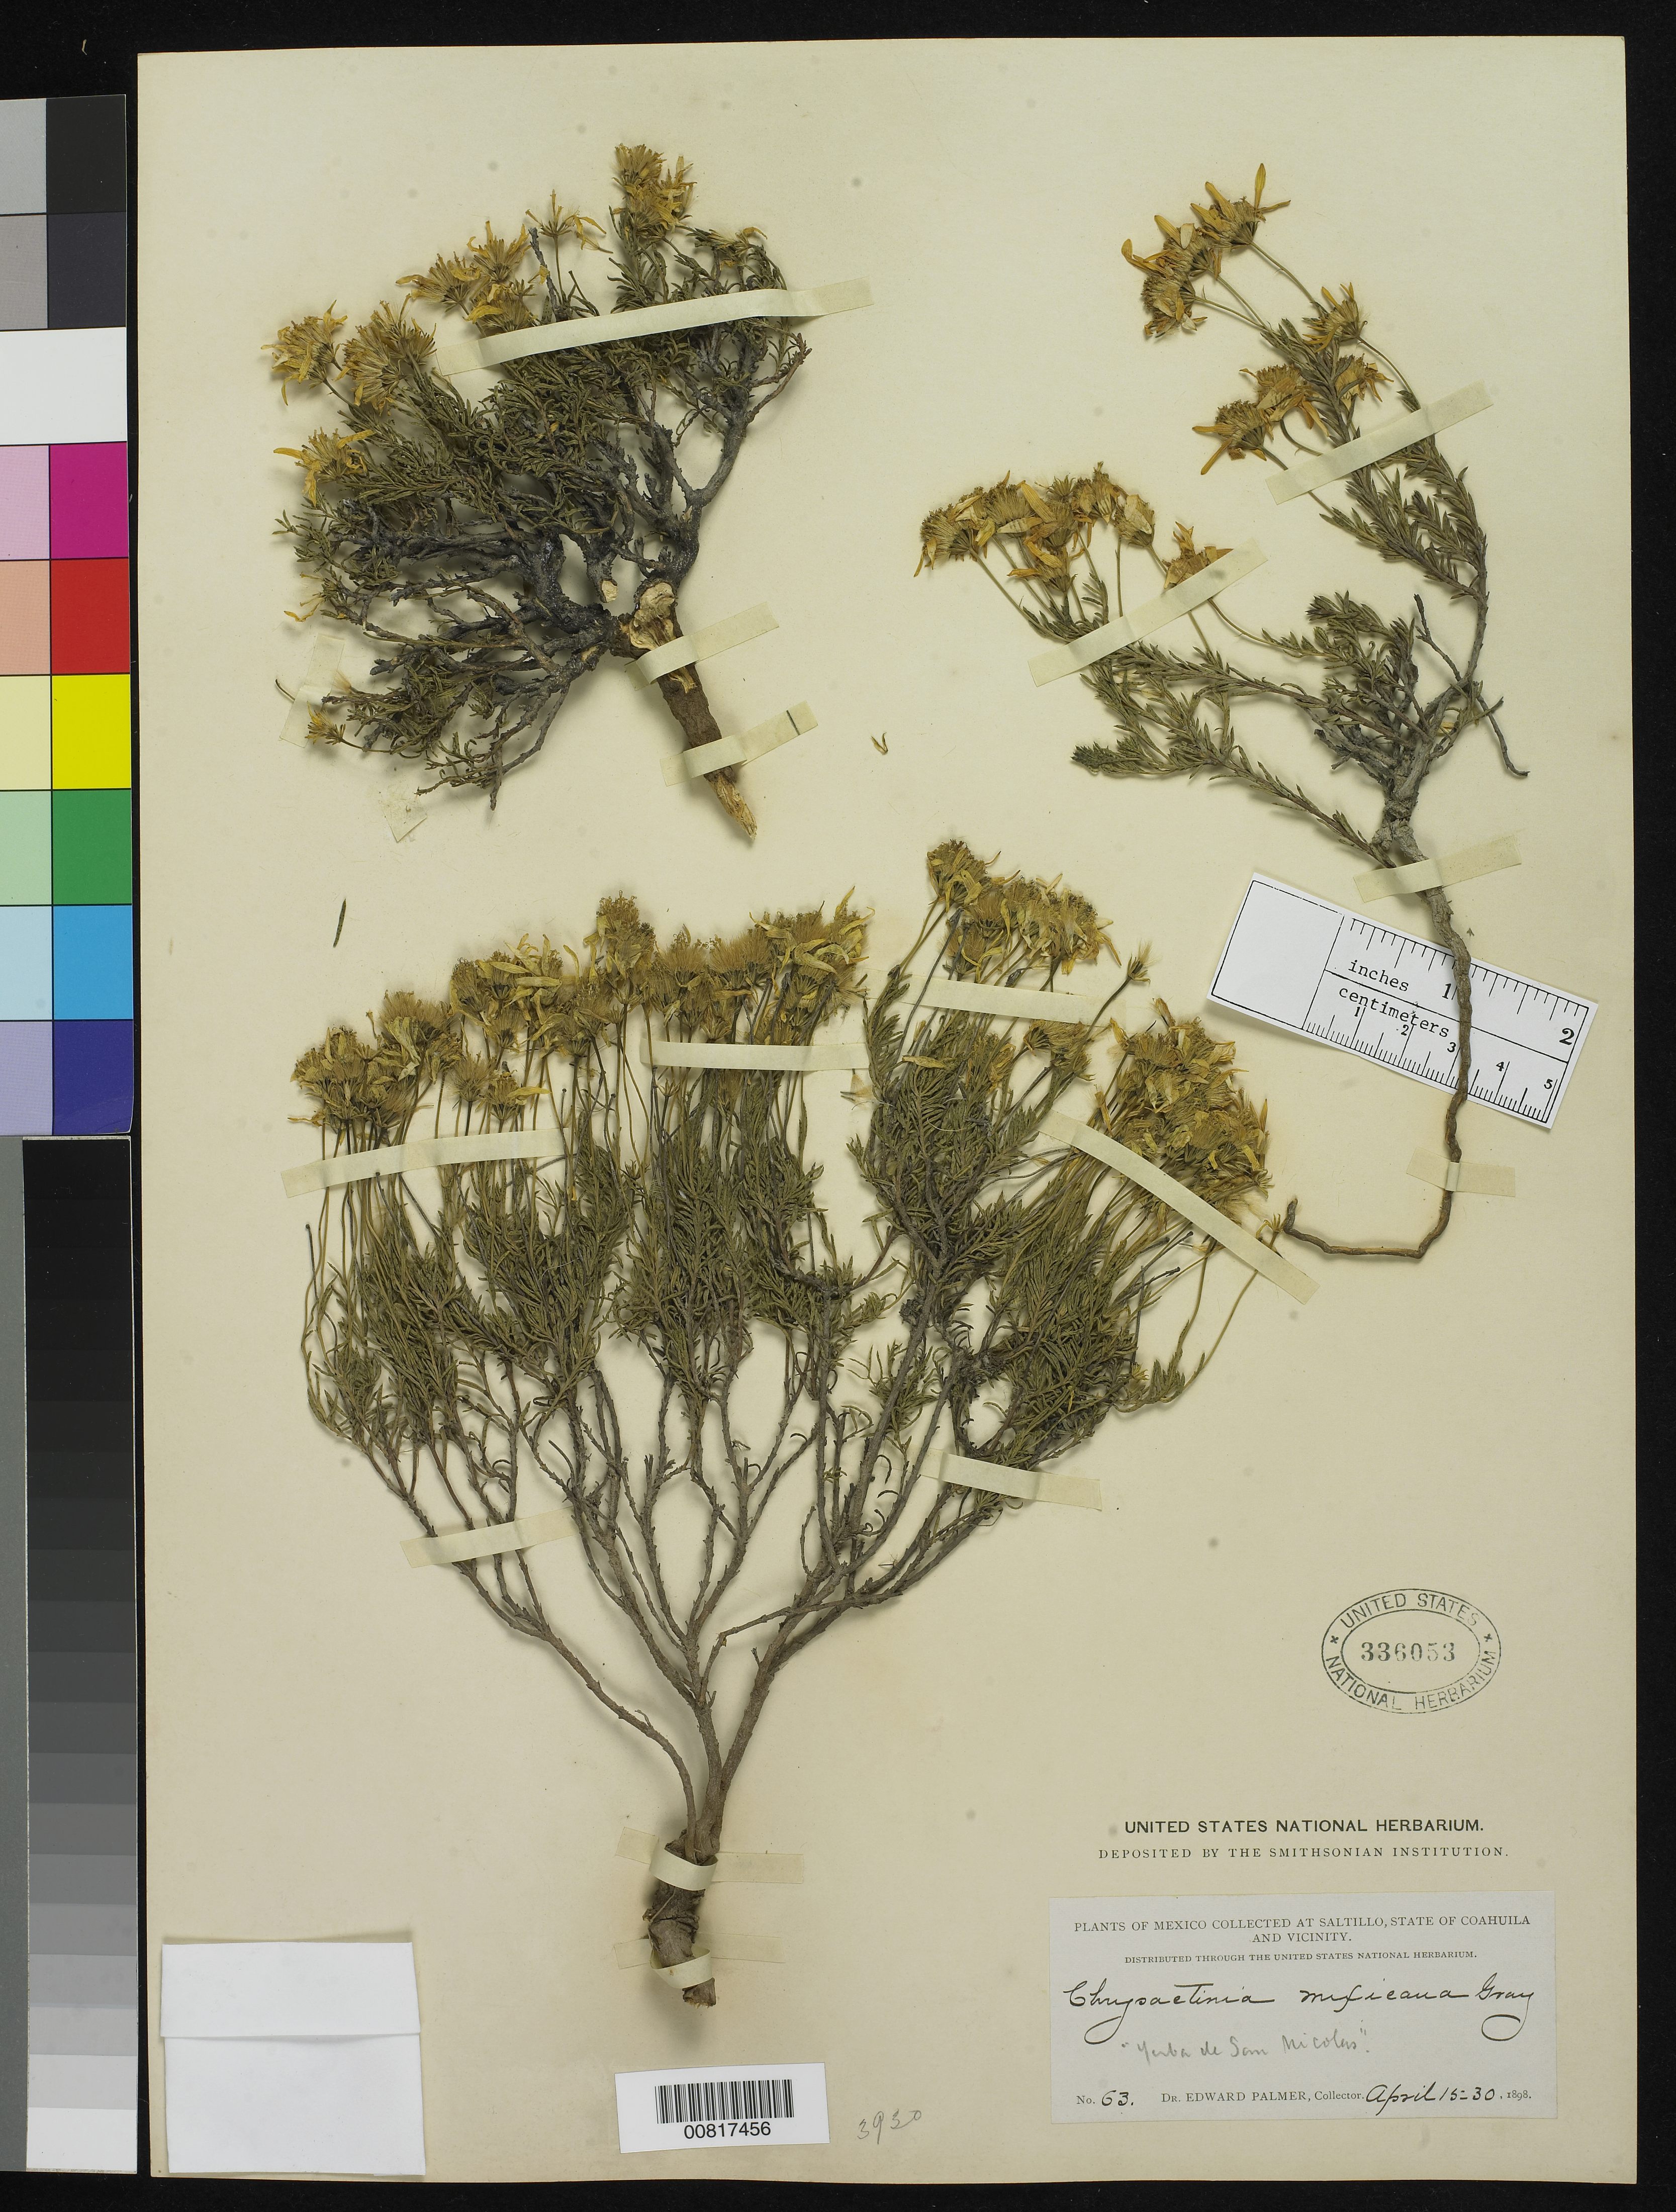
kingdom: Plantae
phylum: Tracheophyta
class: Magnoliopsida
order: Asterales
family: Asteraceae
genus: Chrysactinia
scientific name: Chrysactinia mexicana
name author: A. Gray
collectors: E. Palmer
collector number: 63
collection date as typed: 15 Apr 1898 to 30 Apr 1898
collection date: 1898-04-15/1898-04-30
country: Mexico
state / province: Coahuila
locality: Saltillo, Coahuila and vicinity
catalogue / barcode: US 336053